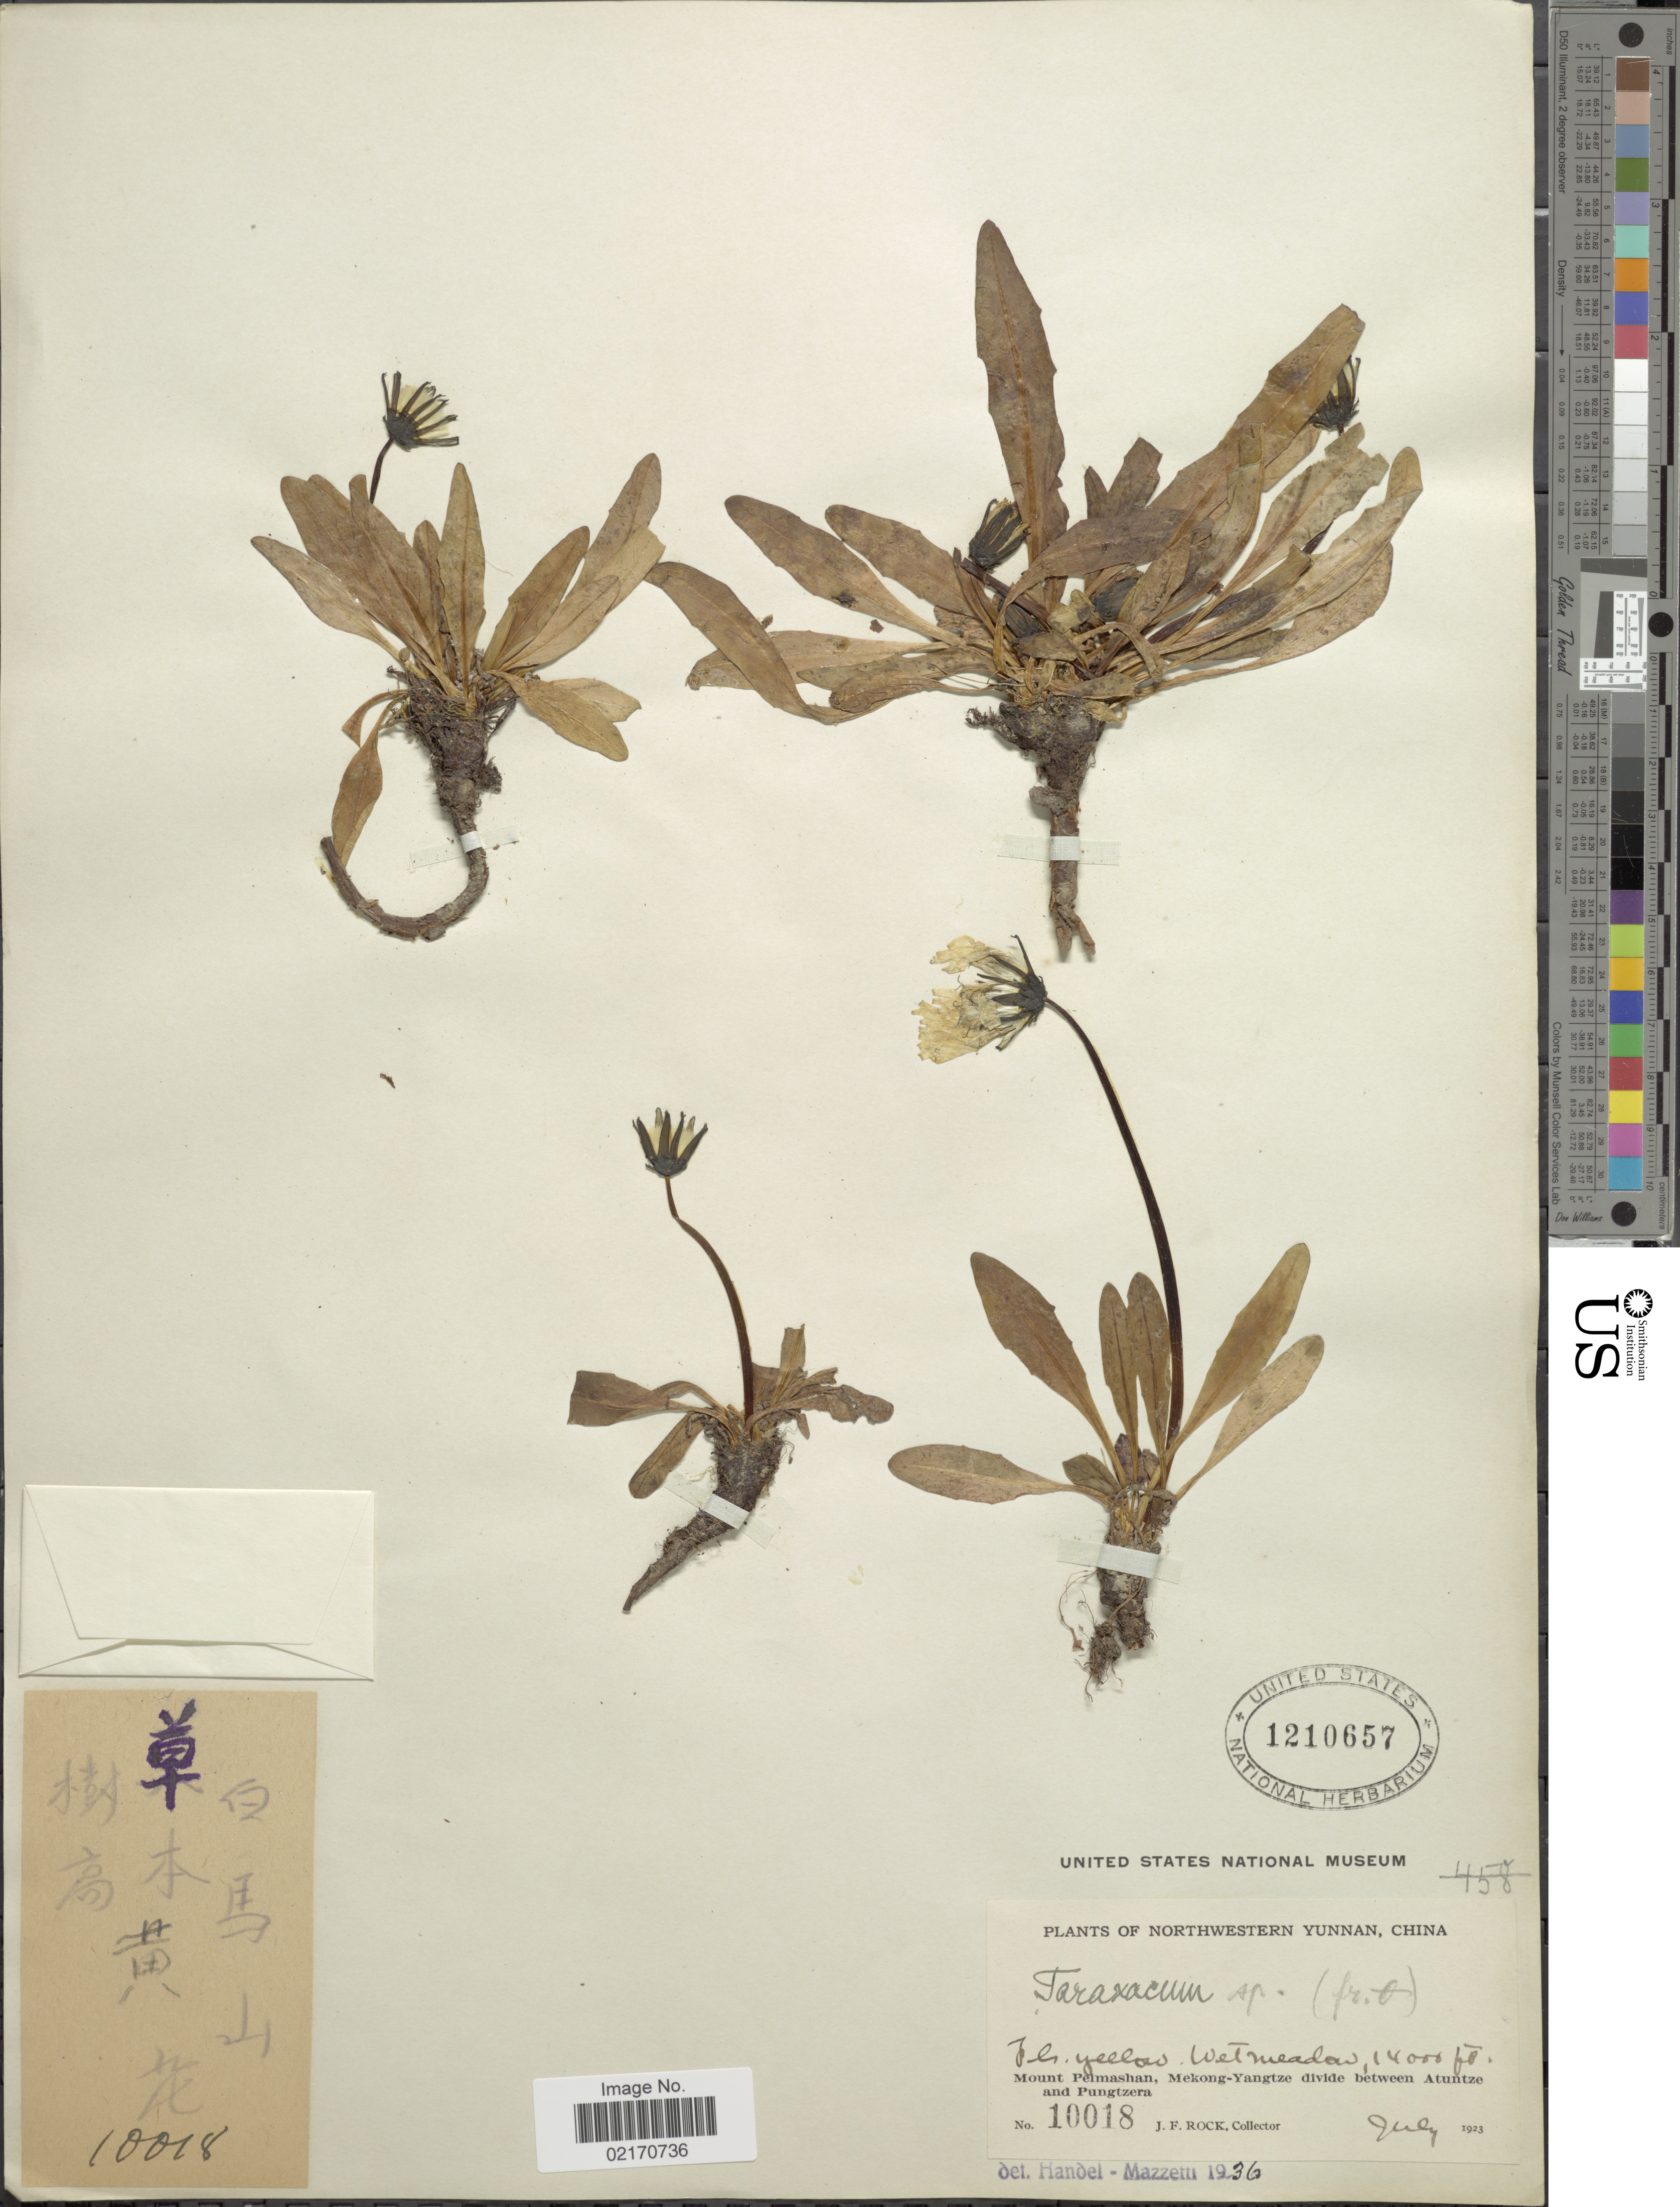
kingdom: Plantae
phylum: Tracheophyta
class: Magnoliopsida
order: Asterales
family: Asteraceae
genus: Taraxacum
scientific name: Taraxacum sp.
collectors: J. Rock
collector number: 10018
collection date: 1923-07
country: China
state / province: Yunnan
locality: Northwestern Yunnan, Mount Pelmashan, Mekong-Yangtze divide between Atuntze and Pungtzera.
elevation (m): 4267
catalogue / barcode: US 1210657